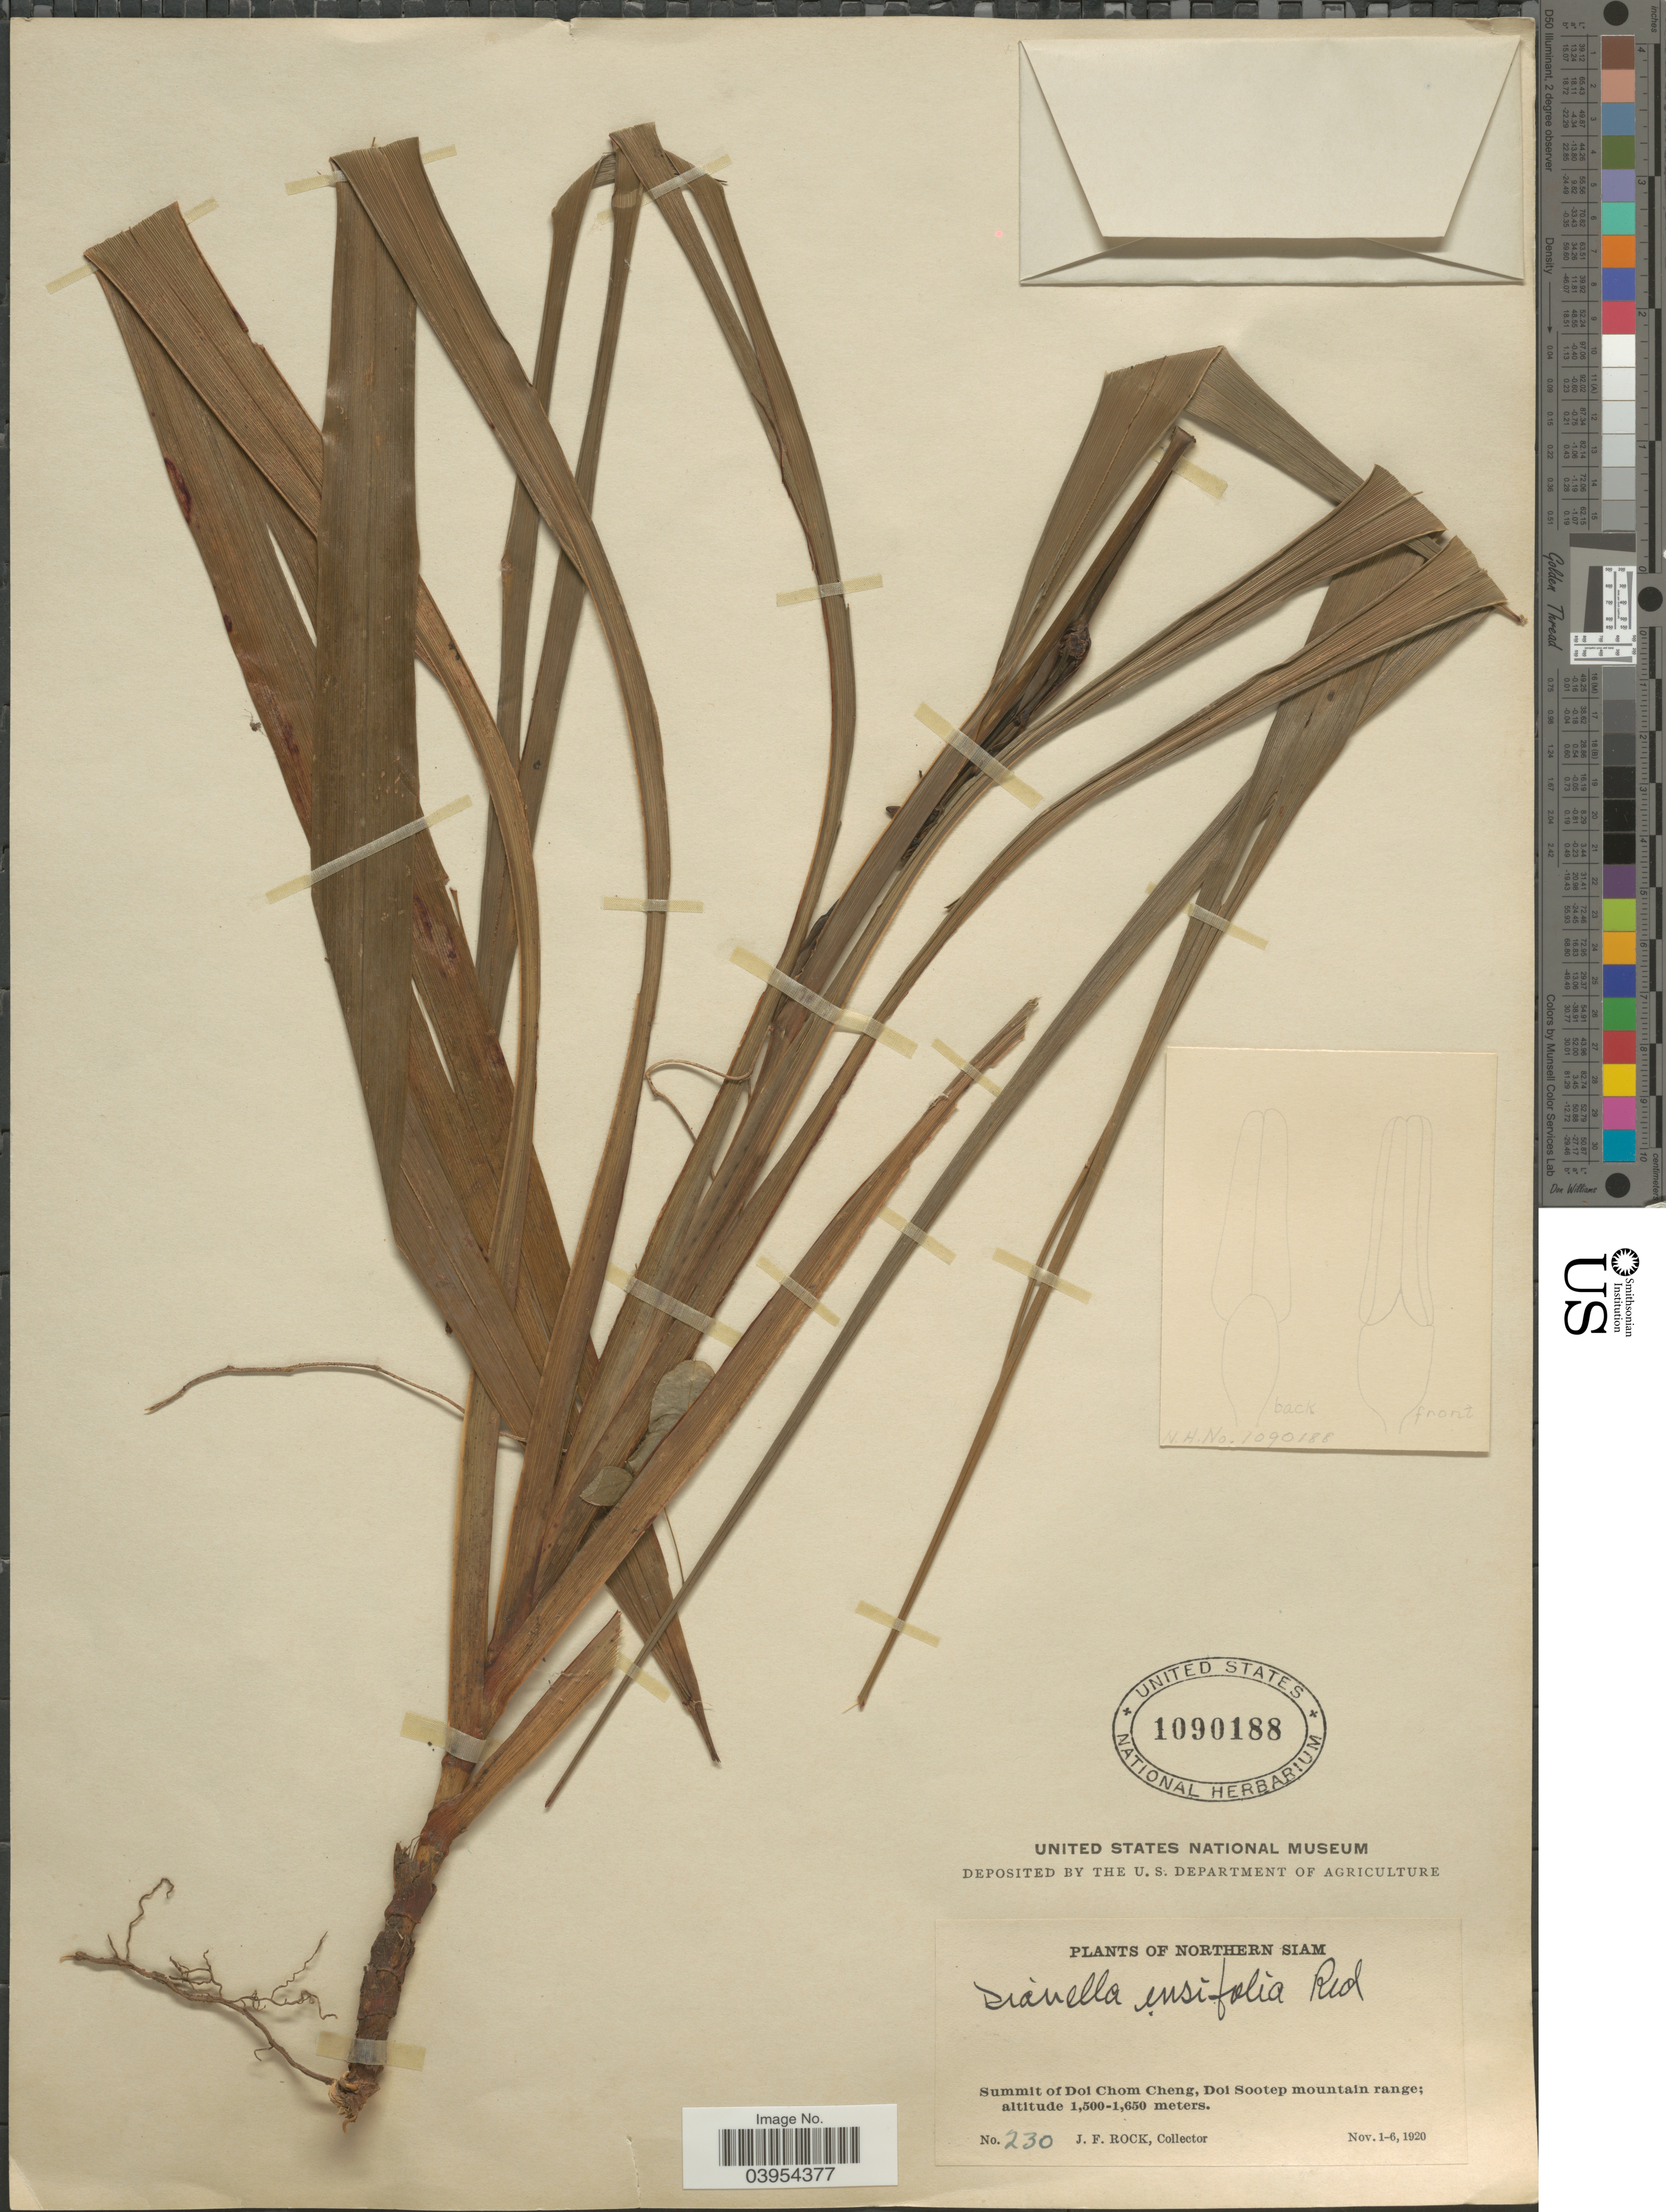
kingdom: Plantae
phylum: Tracheophyta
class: Liliopsida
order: Asparagales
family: Asphodelaceae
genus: Dianella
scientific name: Dianella ensifolia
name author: (L.) DC.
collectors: J. Rock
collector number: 230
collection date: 1920-11-01/1920-11-06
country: Thailand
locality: Northern Siam. Summit of Doi Chom Cheng, Doi Sootep mountain range.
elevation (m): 1500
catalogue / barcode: US 1090188